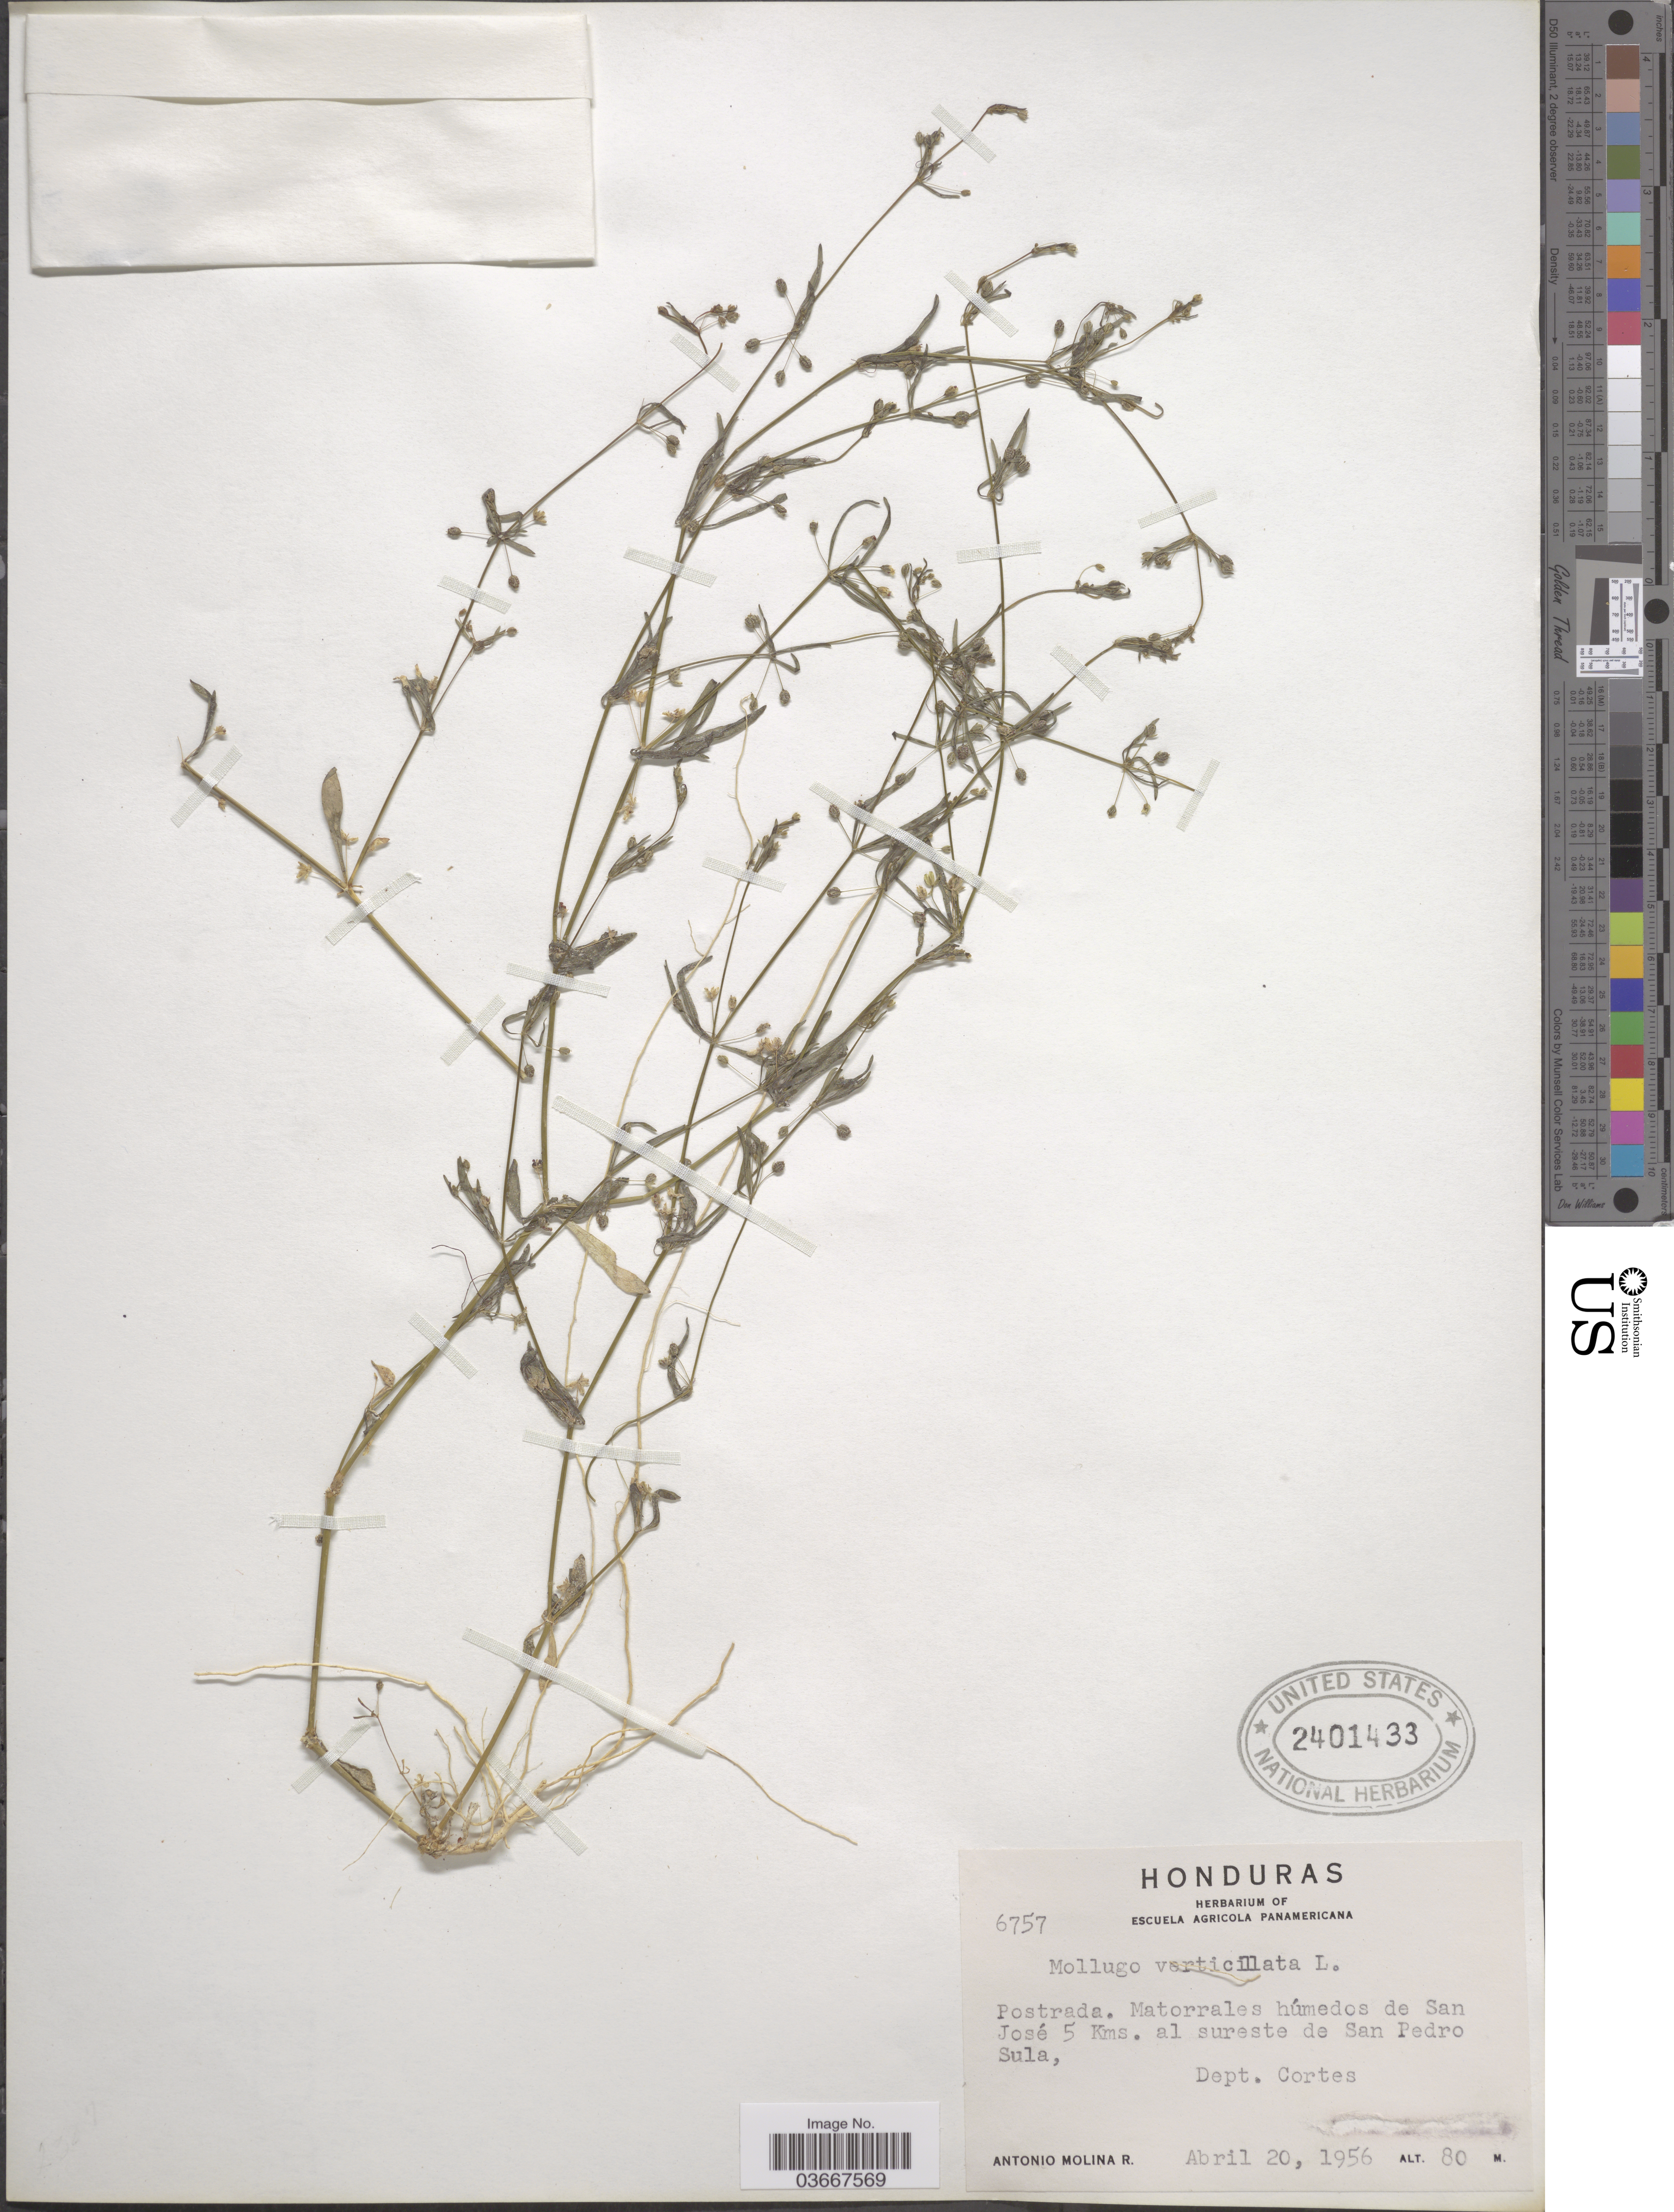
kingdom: Plantae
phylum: Tracheophyta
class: Magnoliopsida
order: Caryophyllales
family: Molluginaceae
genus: Mollugo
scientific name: Mollugo verticillata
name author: L.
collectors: A. Molina R.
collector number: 6757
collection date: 1956-04-20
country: Honduras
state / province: Cortés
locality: Matorrales húmedos de San José 5 Kms. al sureste de San Pedro Sula, Dept. Cortes.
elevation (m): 80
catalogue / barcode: US 2401433